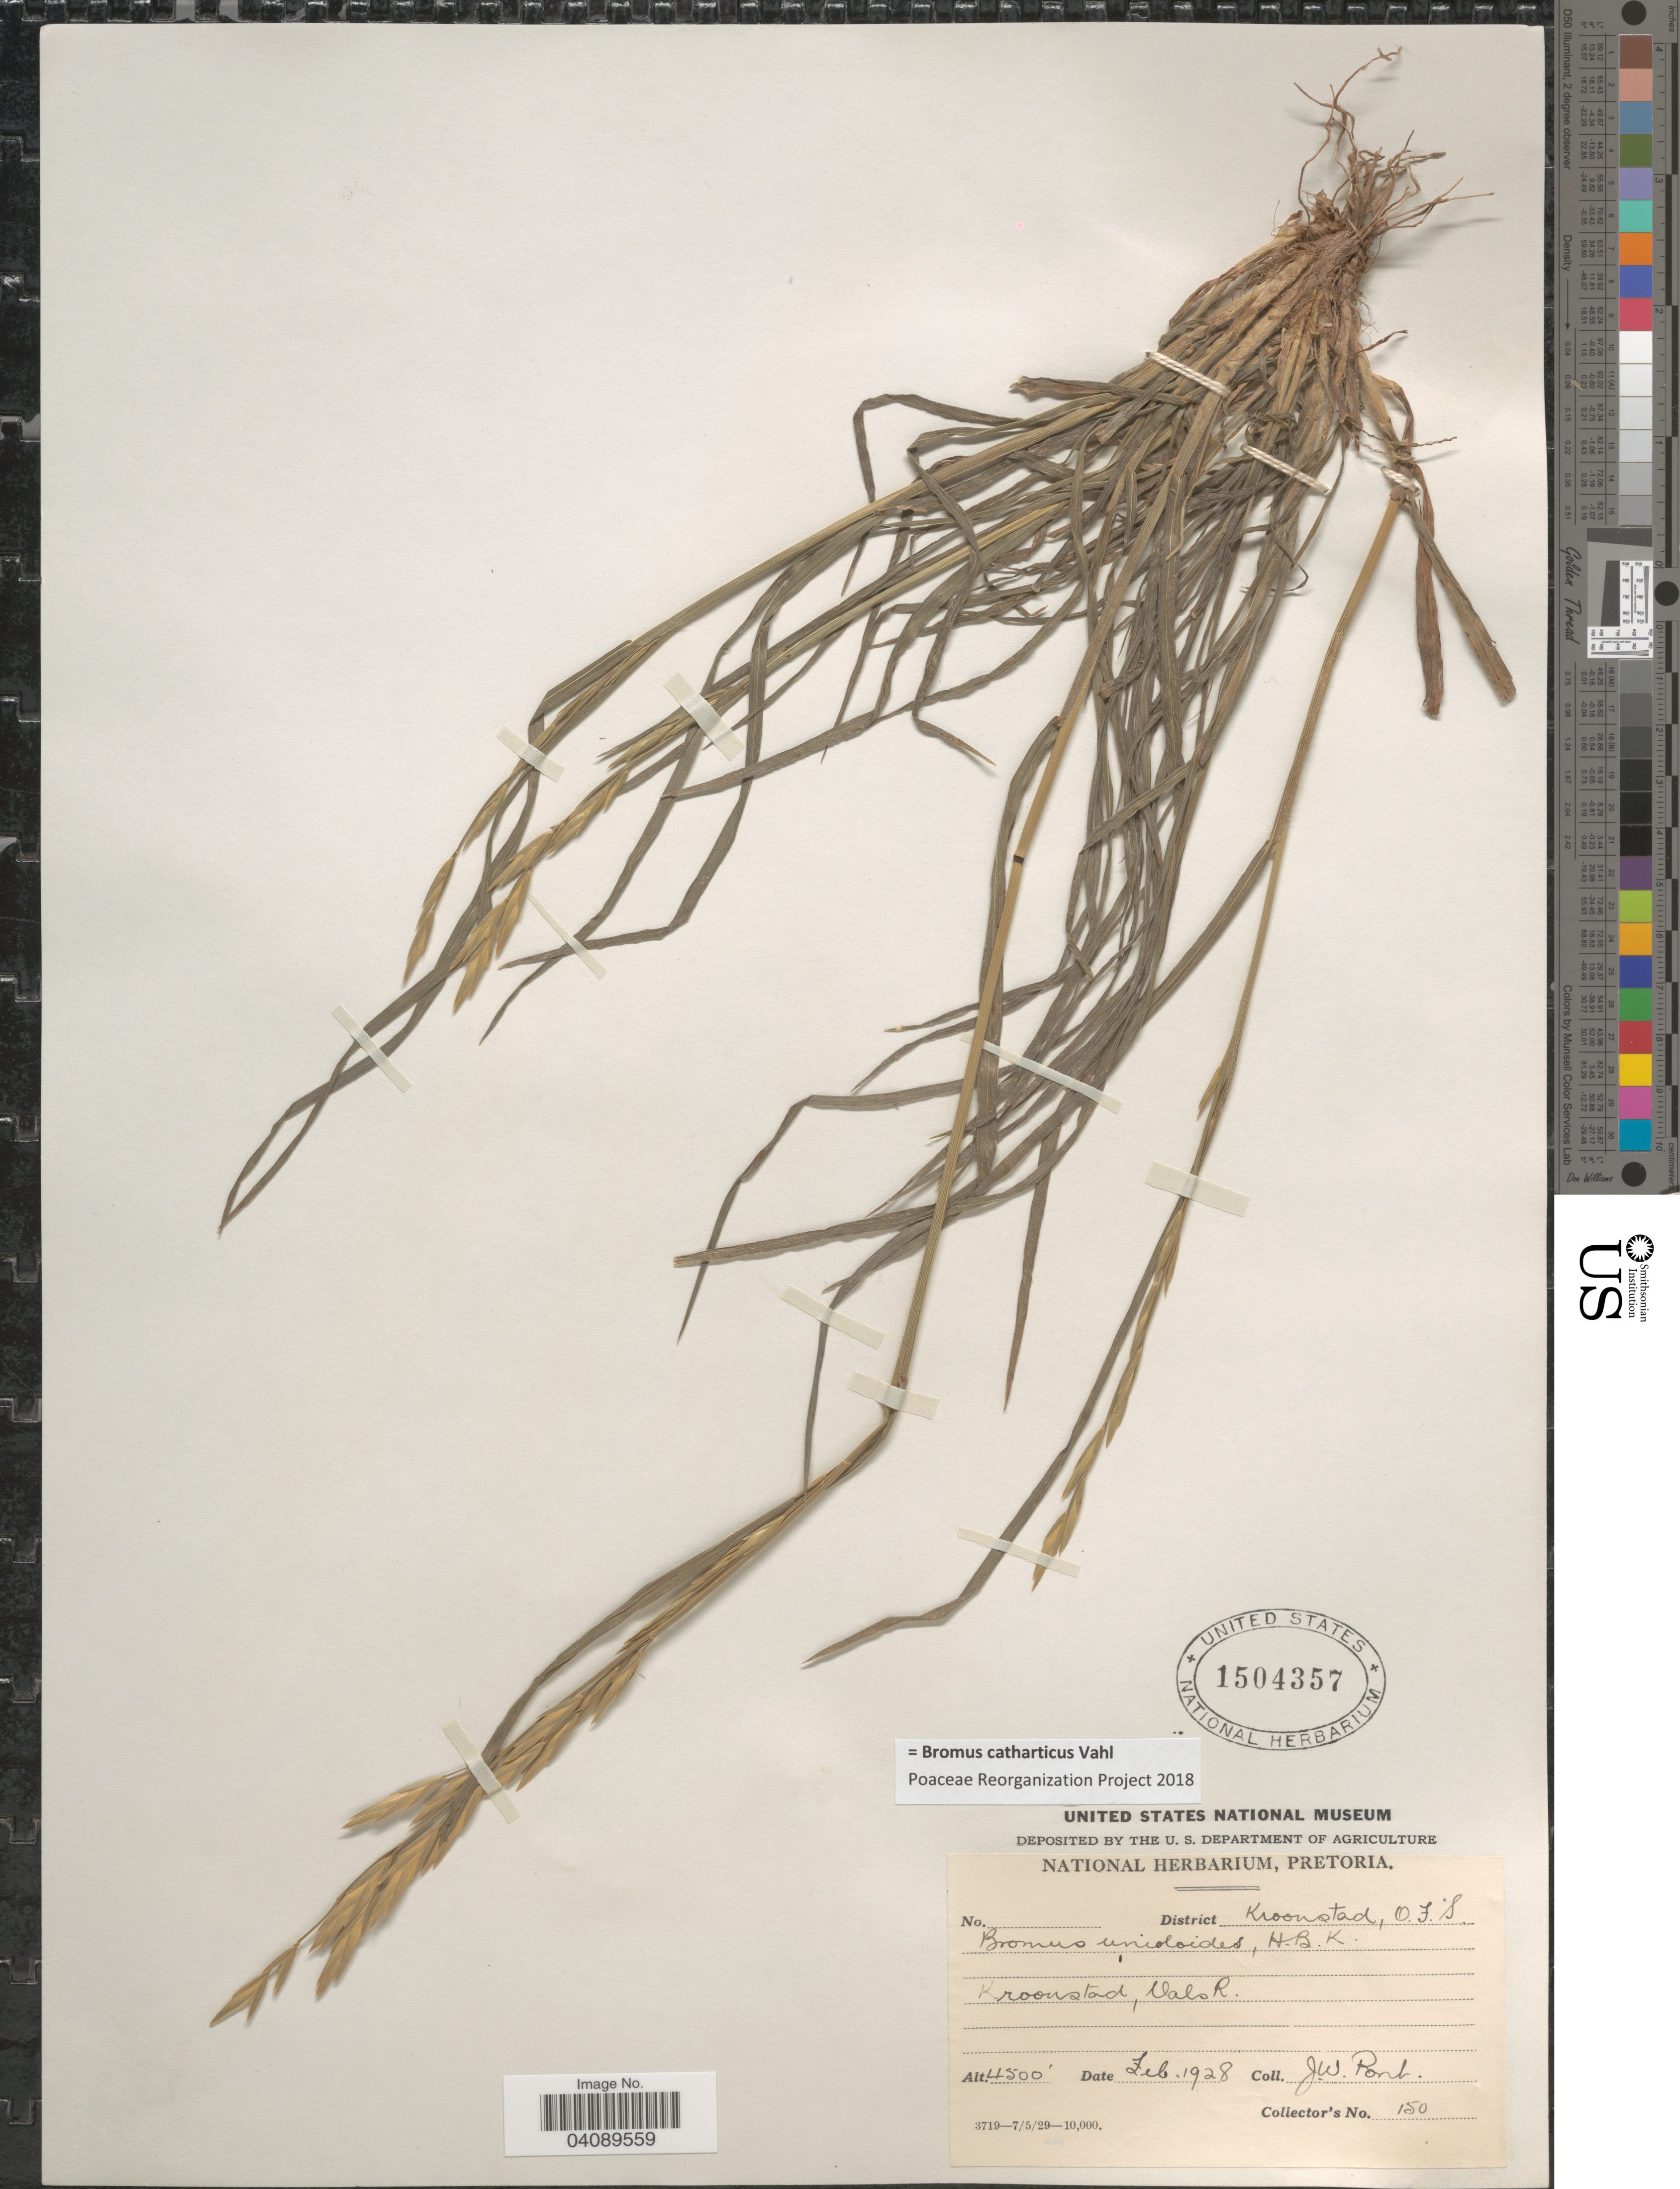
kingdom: Plantae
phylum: Tracheophyta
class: Liliopsida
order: Poales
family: Poaceae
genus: Bromus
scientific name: Bromus catharticus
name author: Vahl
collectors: J. Pont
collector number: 150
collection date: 1928-02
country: South Africa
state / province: Free State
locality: District Kroonstad, O.F.S. Kroonstad, Vals R.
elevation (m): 1372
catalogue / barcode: US 1504357